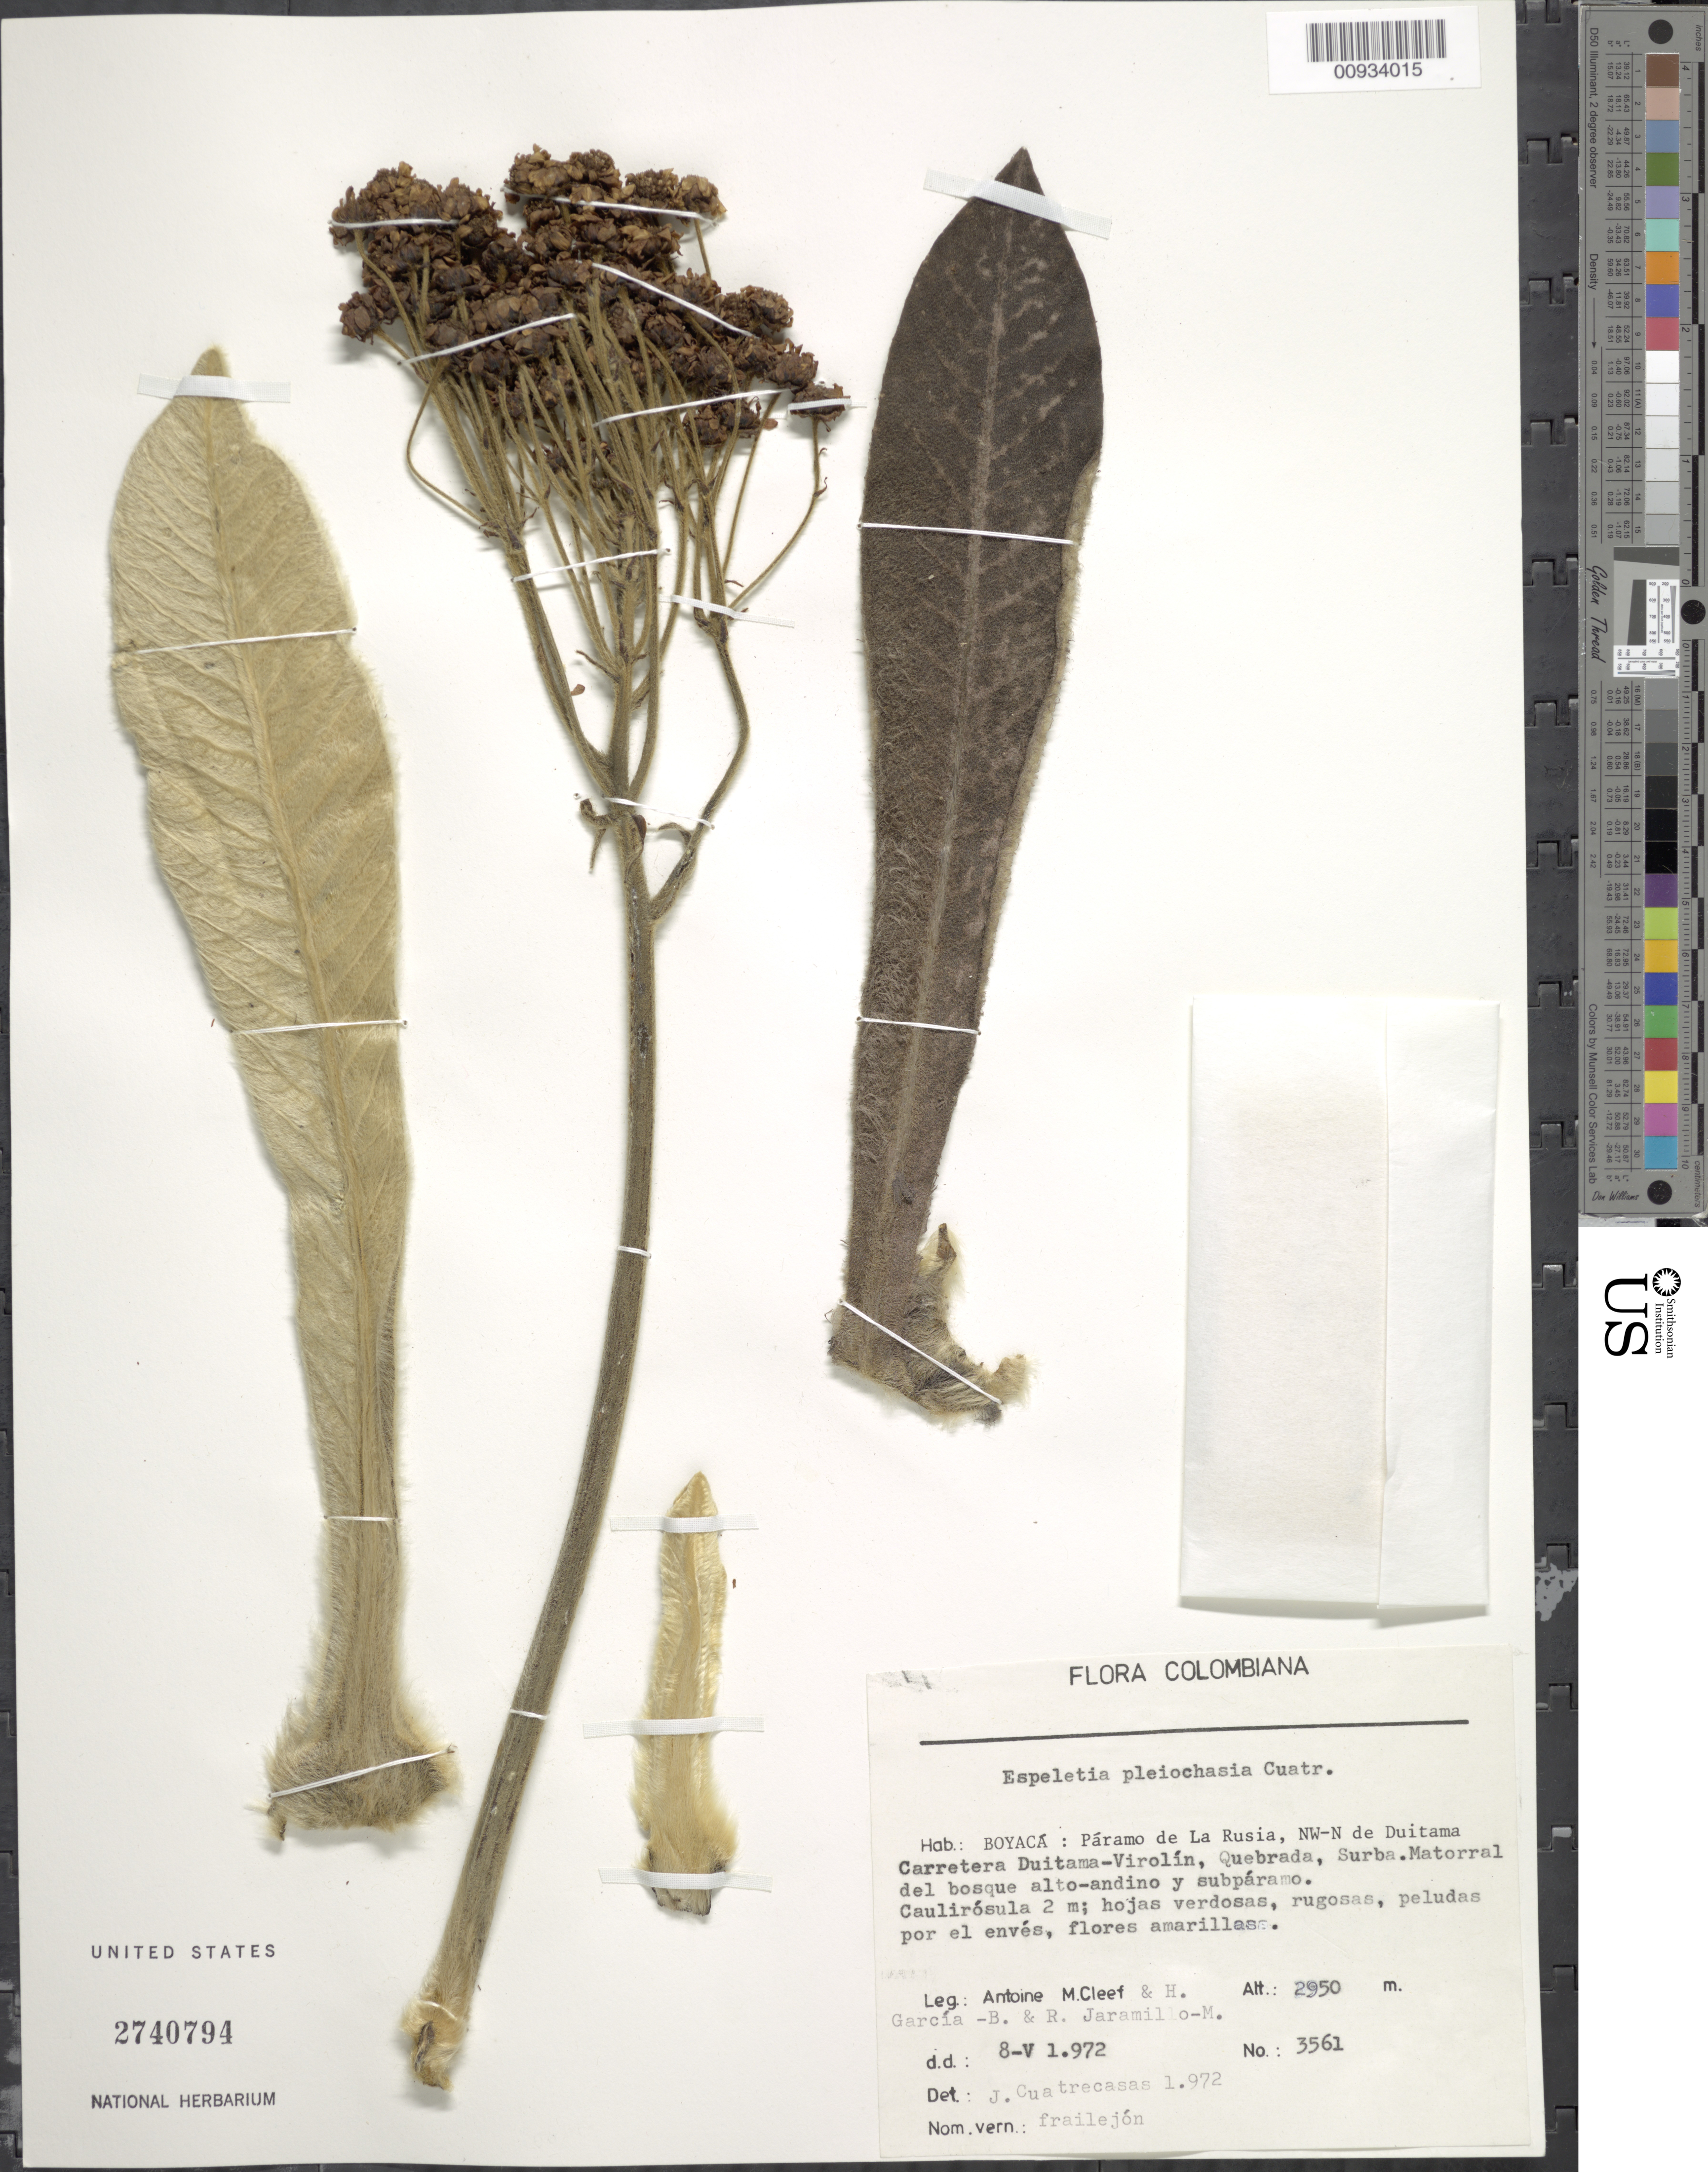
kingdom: Plantae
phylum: Tracheophyta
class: Magnoliopsida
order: Asterales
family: Asteraceae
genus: Espeletiopsis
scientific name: Espeletiopsis pleiochasia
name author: (Cuatrec.) Cuatrec.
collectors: A. M. Cleef, H. García Barriga & R. Jaramillo M.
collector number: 3561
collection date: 1972-05-08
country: Colombia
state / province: Boyacá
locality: Paramo de La Rusia, NW-N de Duitama, Carretera Duitama-Virolin, Quebrada, Surba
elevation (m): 2950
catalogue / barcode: US 2740794